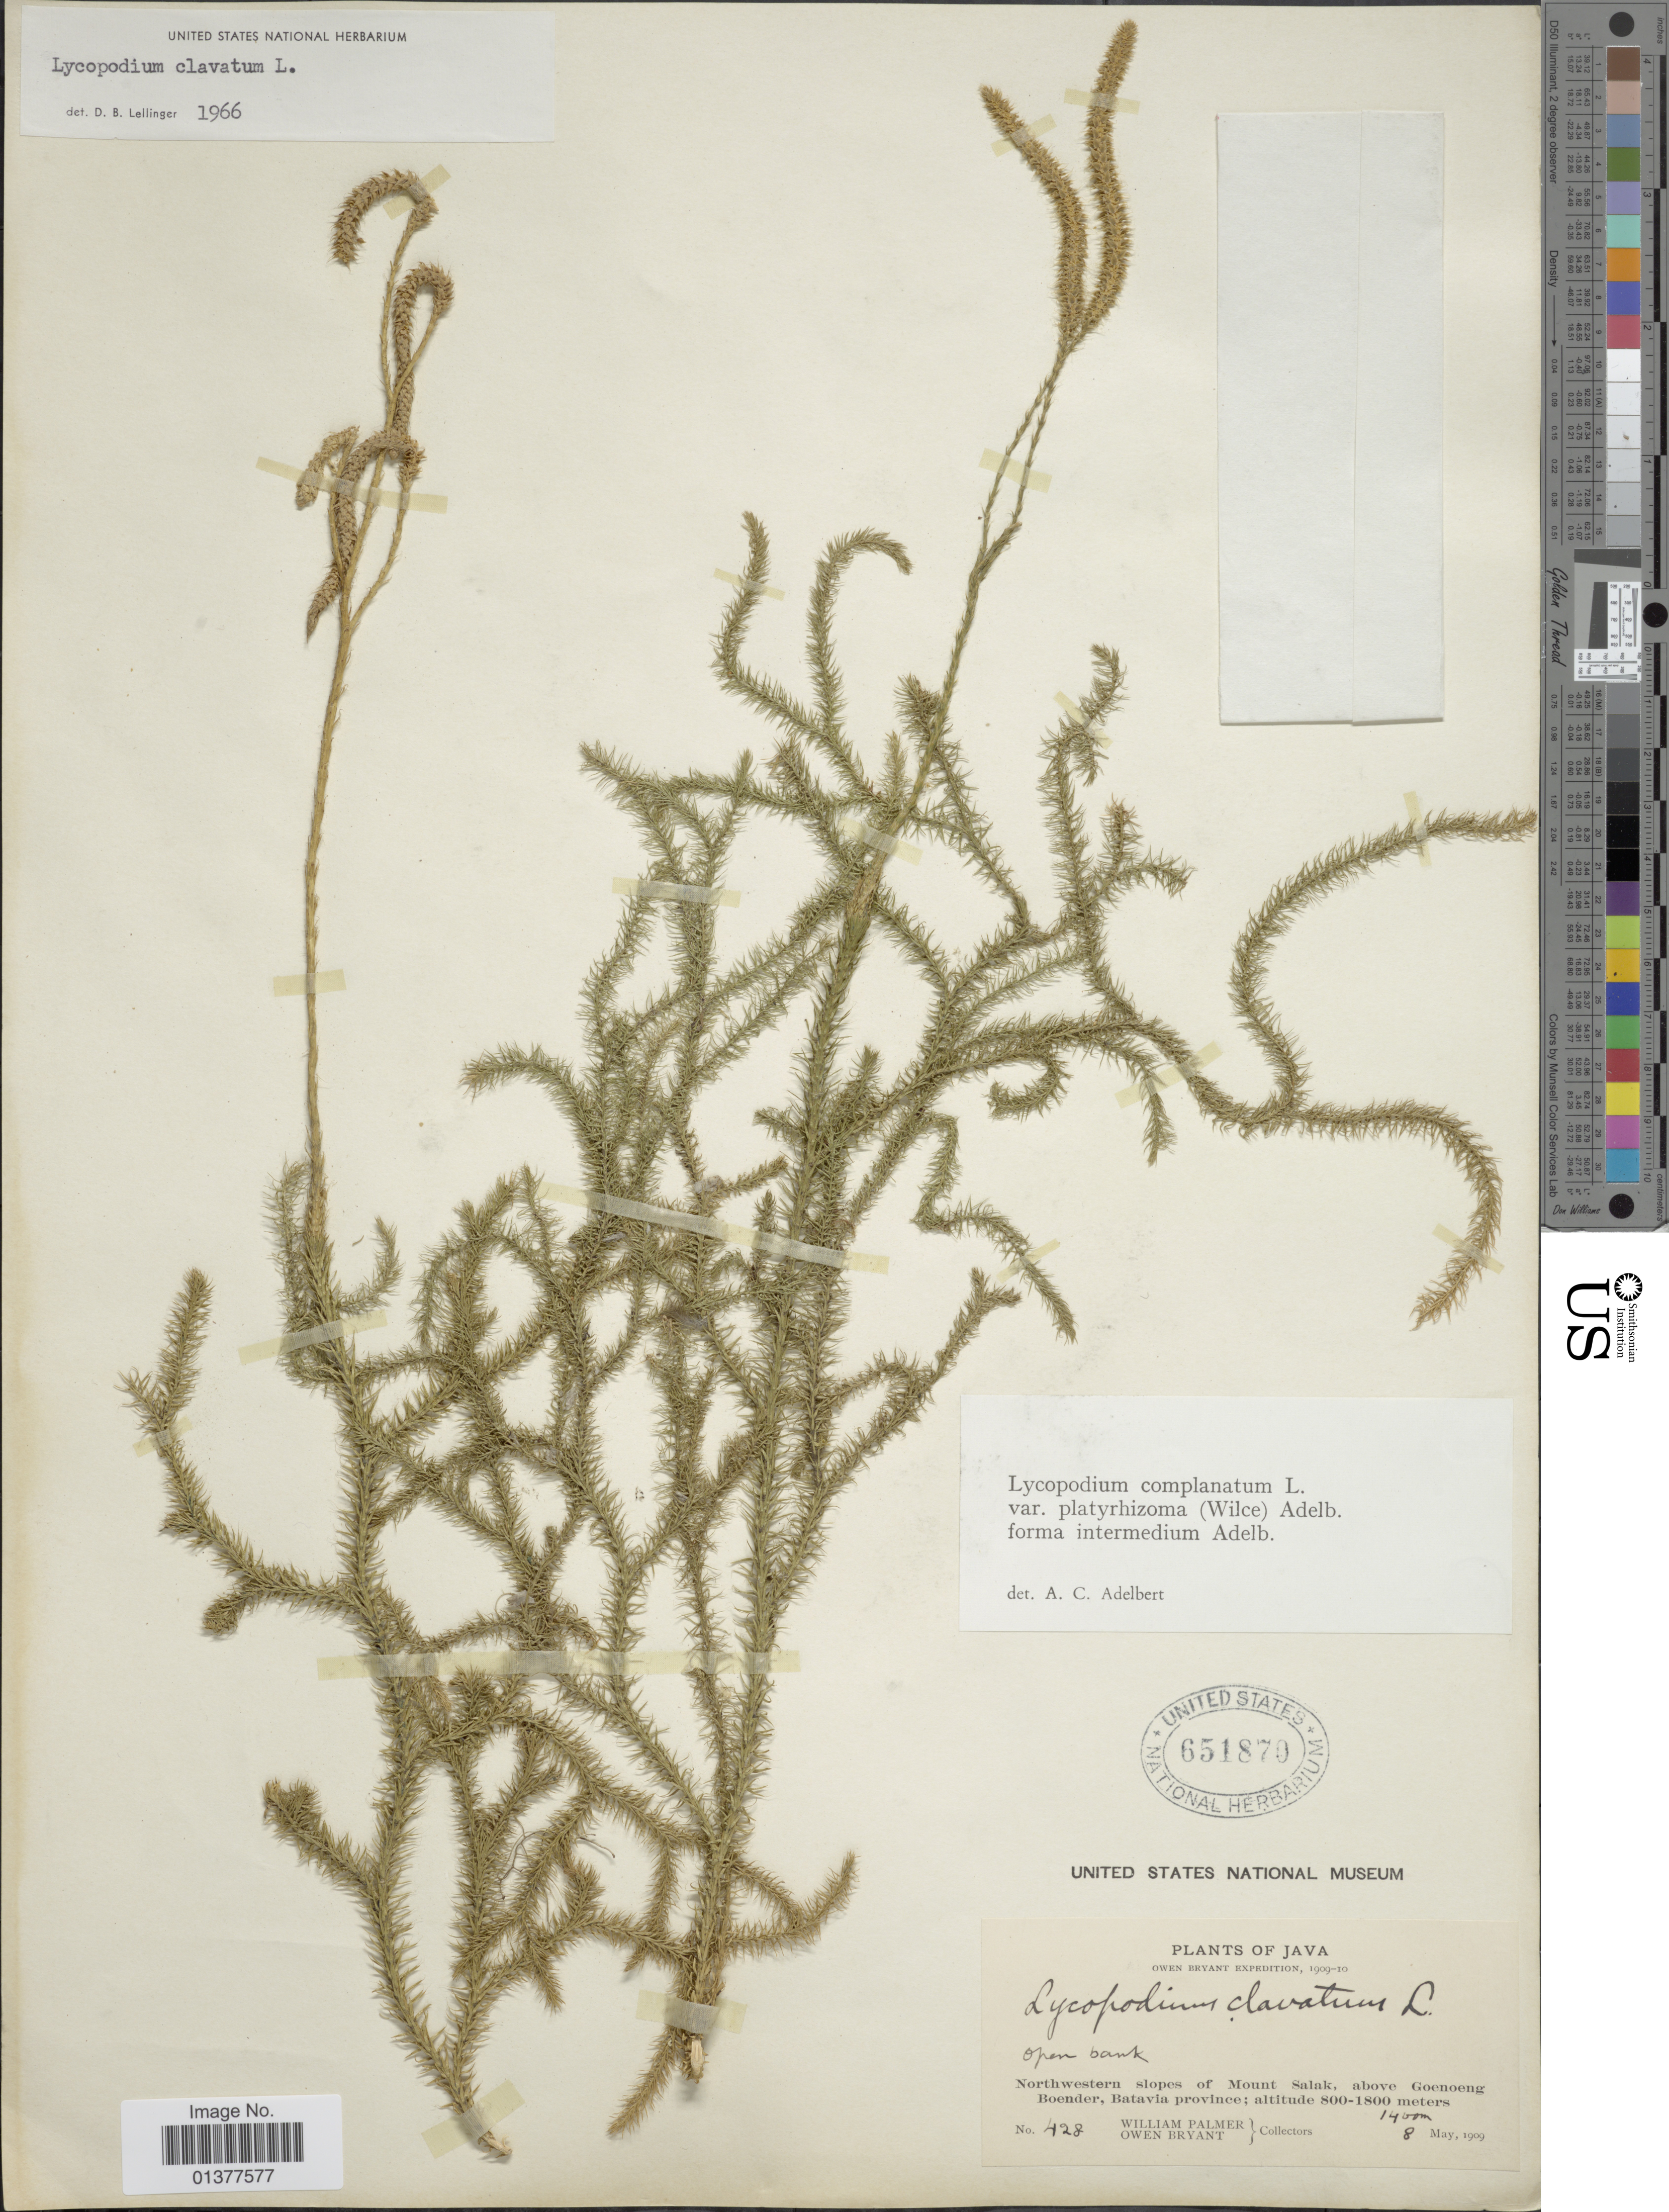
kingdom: Plantae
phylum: Tracheophyta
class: Lycopodiopsida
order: Lycopodiales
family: Lycopodiaceae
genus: Palhinhaea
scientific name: Palhinhaea cernua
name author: (L.) Vasc. & Franco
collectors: W. Palmer & O. Bryant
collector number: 428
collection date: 1909-05-08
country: Indonesia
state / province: Java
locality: Northwestern slopes of Mount Salak, above Goenoeng Boender, batavia province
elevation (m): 800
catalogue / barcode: US 651870